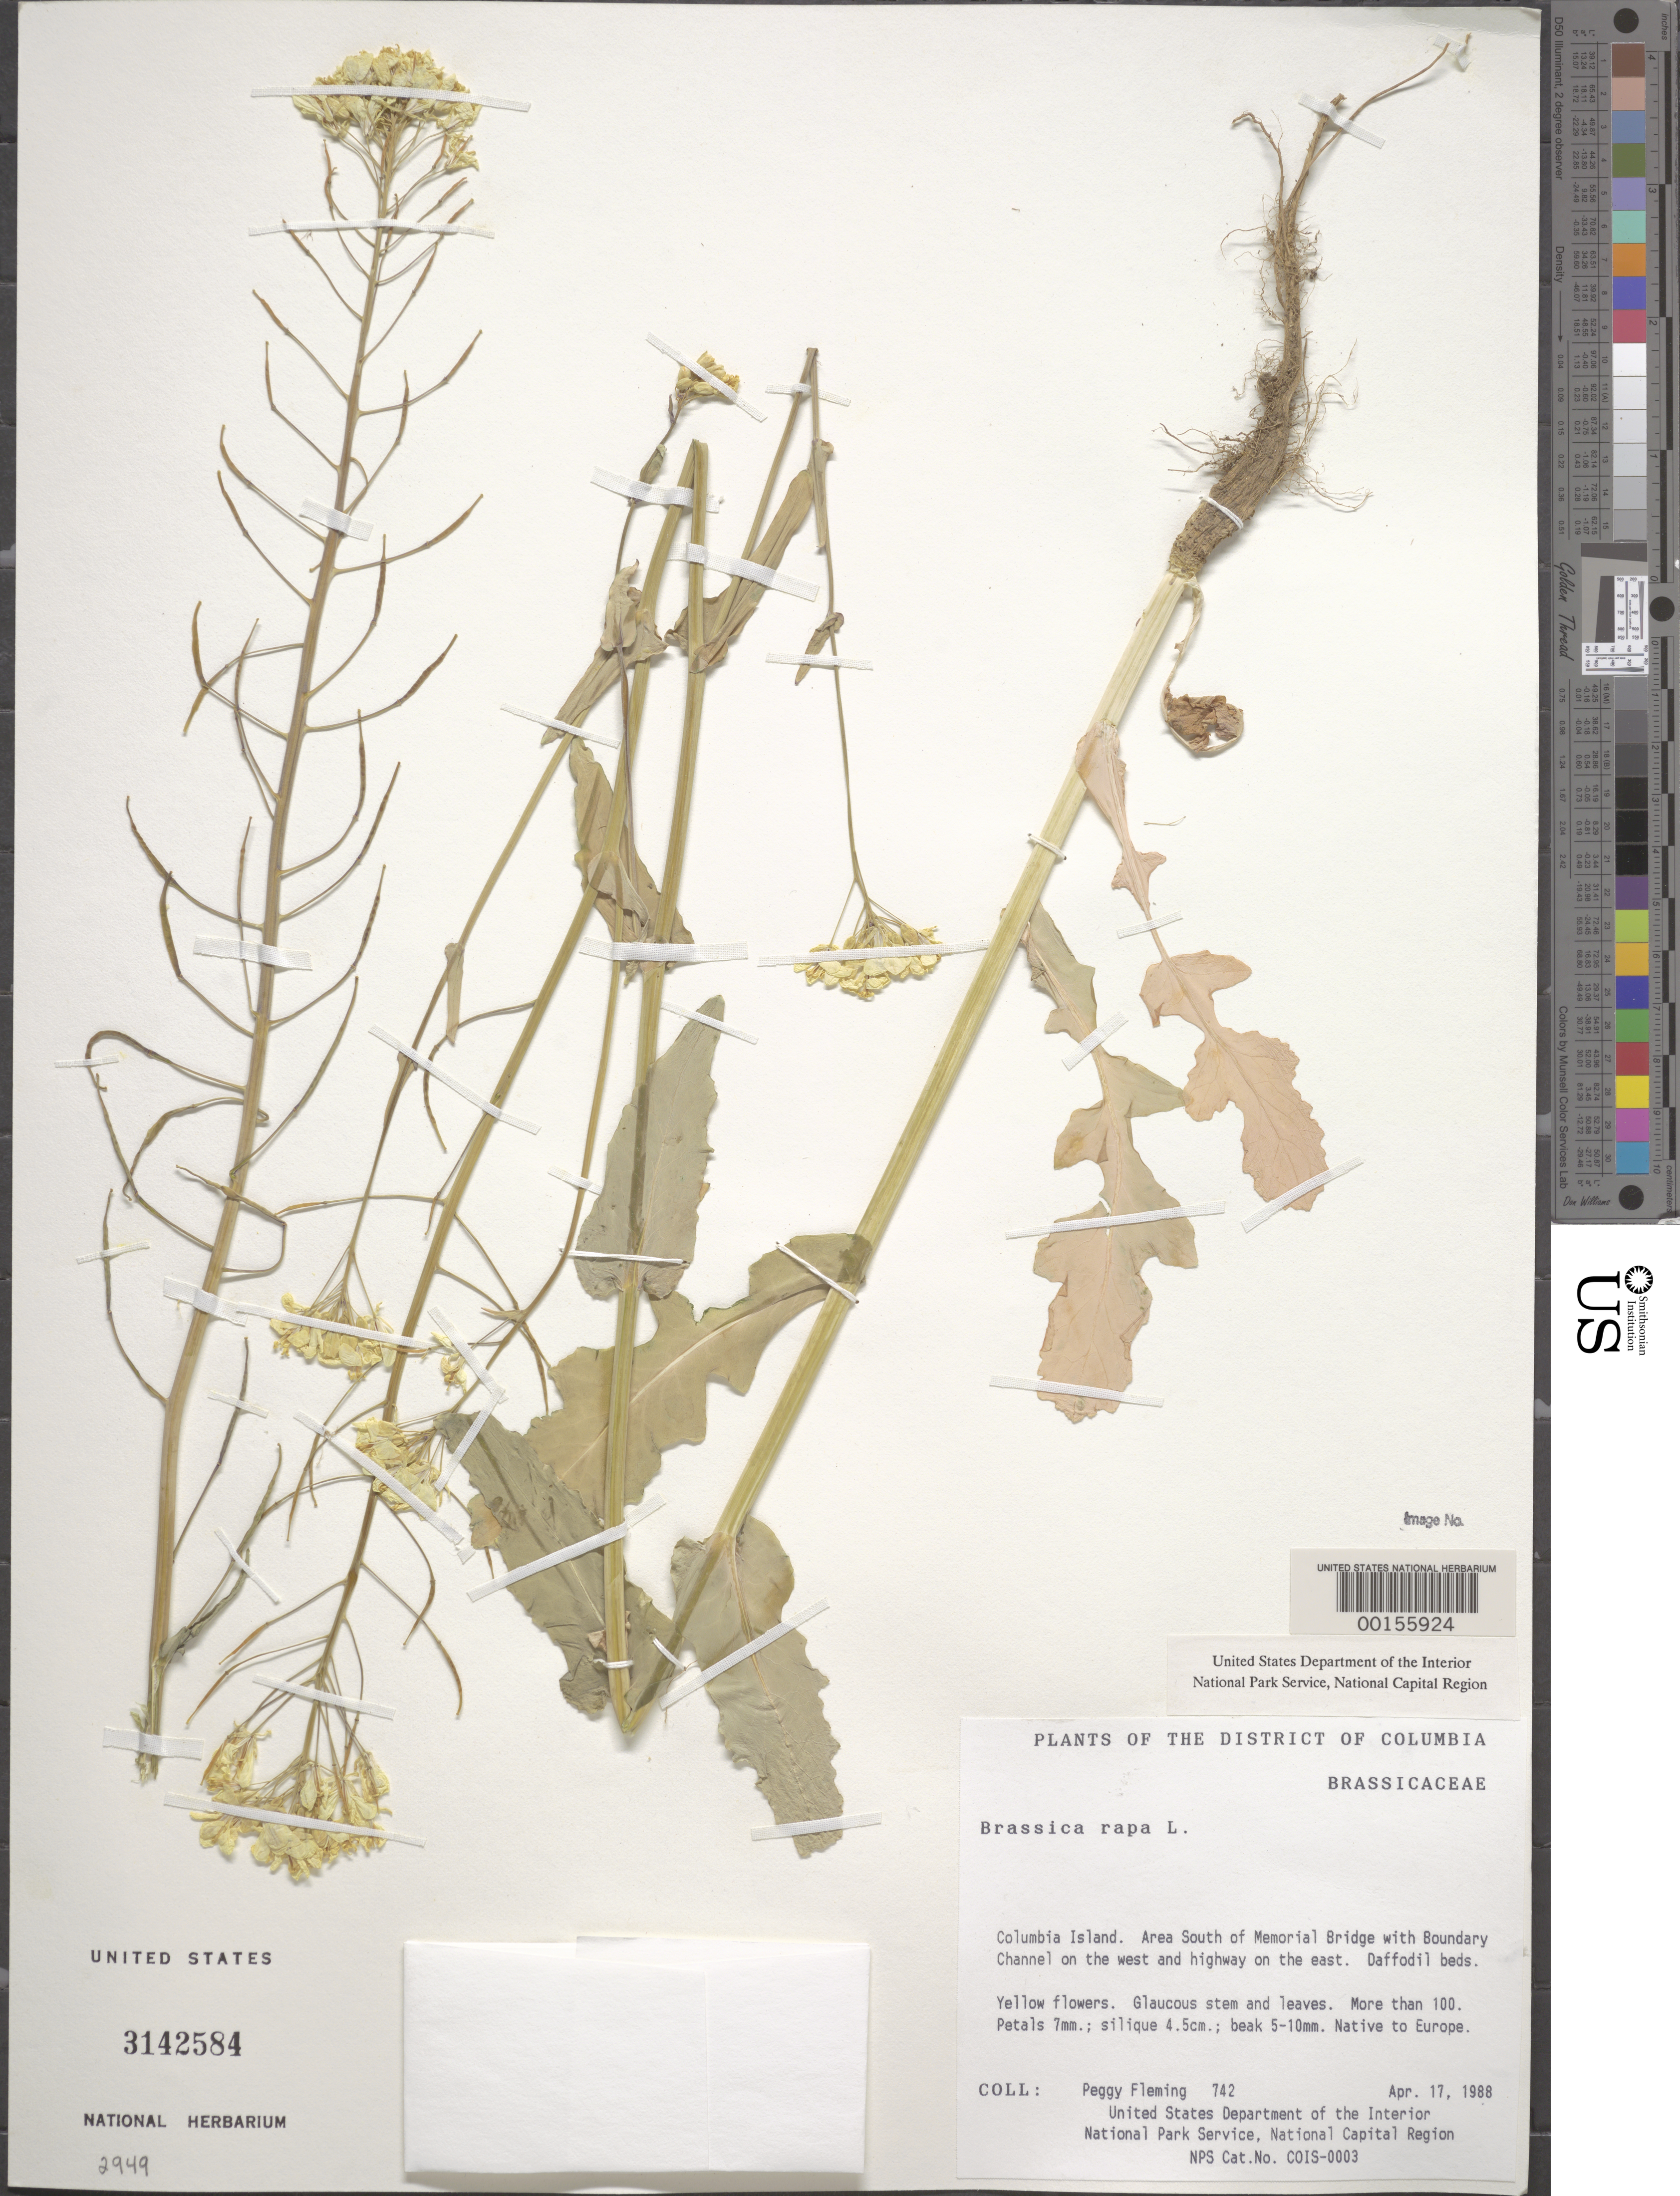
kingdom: Plantae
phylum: Tracheophyta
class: Magnoliopsida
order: Brassicales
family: Brassicaceae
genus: Brassica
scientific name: Brassica rapa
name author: L.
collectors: P. Fleming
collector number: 742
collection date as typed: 17 Apr 1988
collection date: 1988-04-17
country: United States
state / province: District of Columbia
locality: Columbia Island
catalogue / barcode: US 3142584